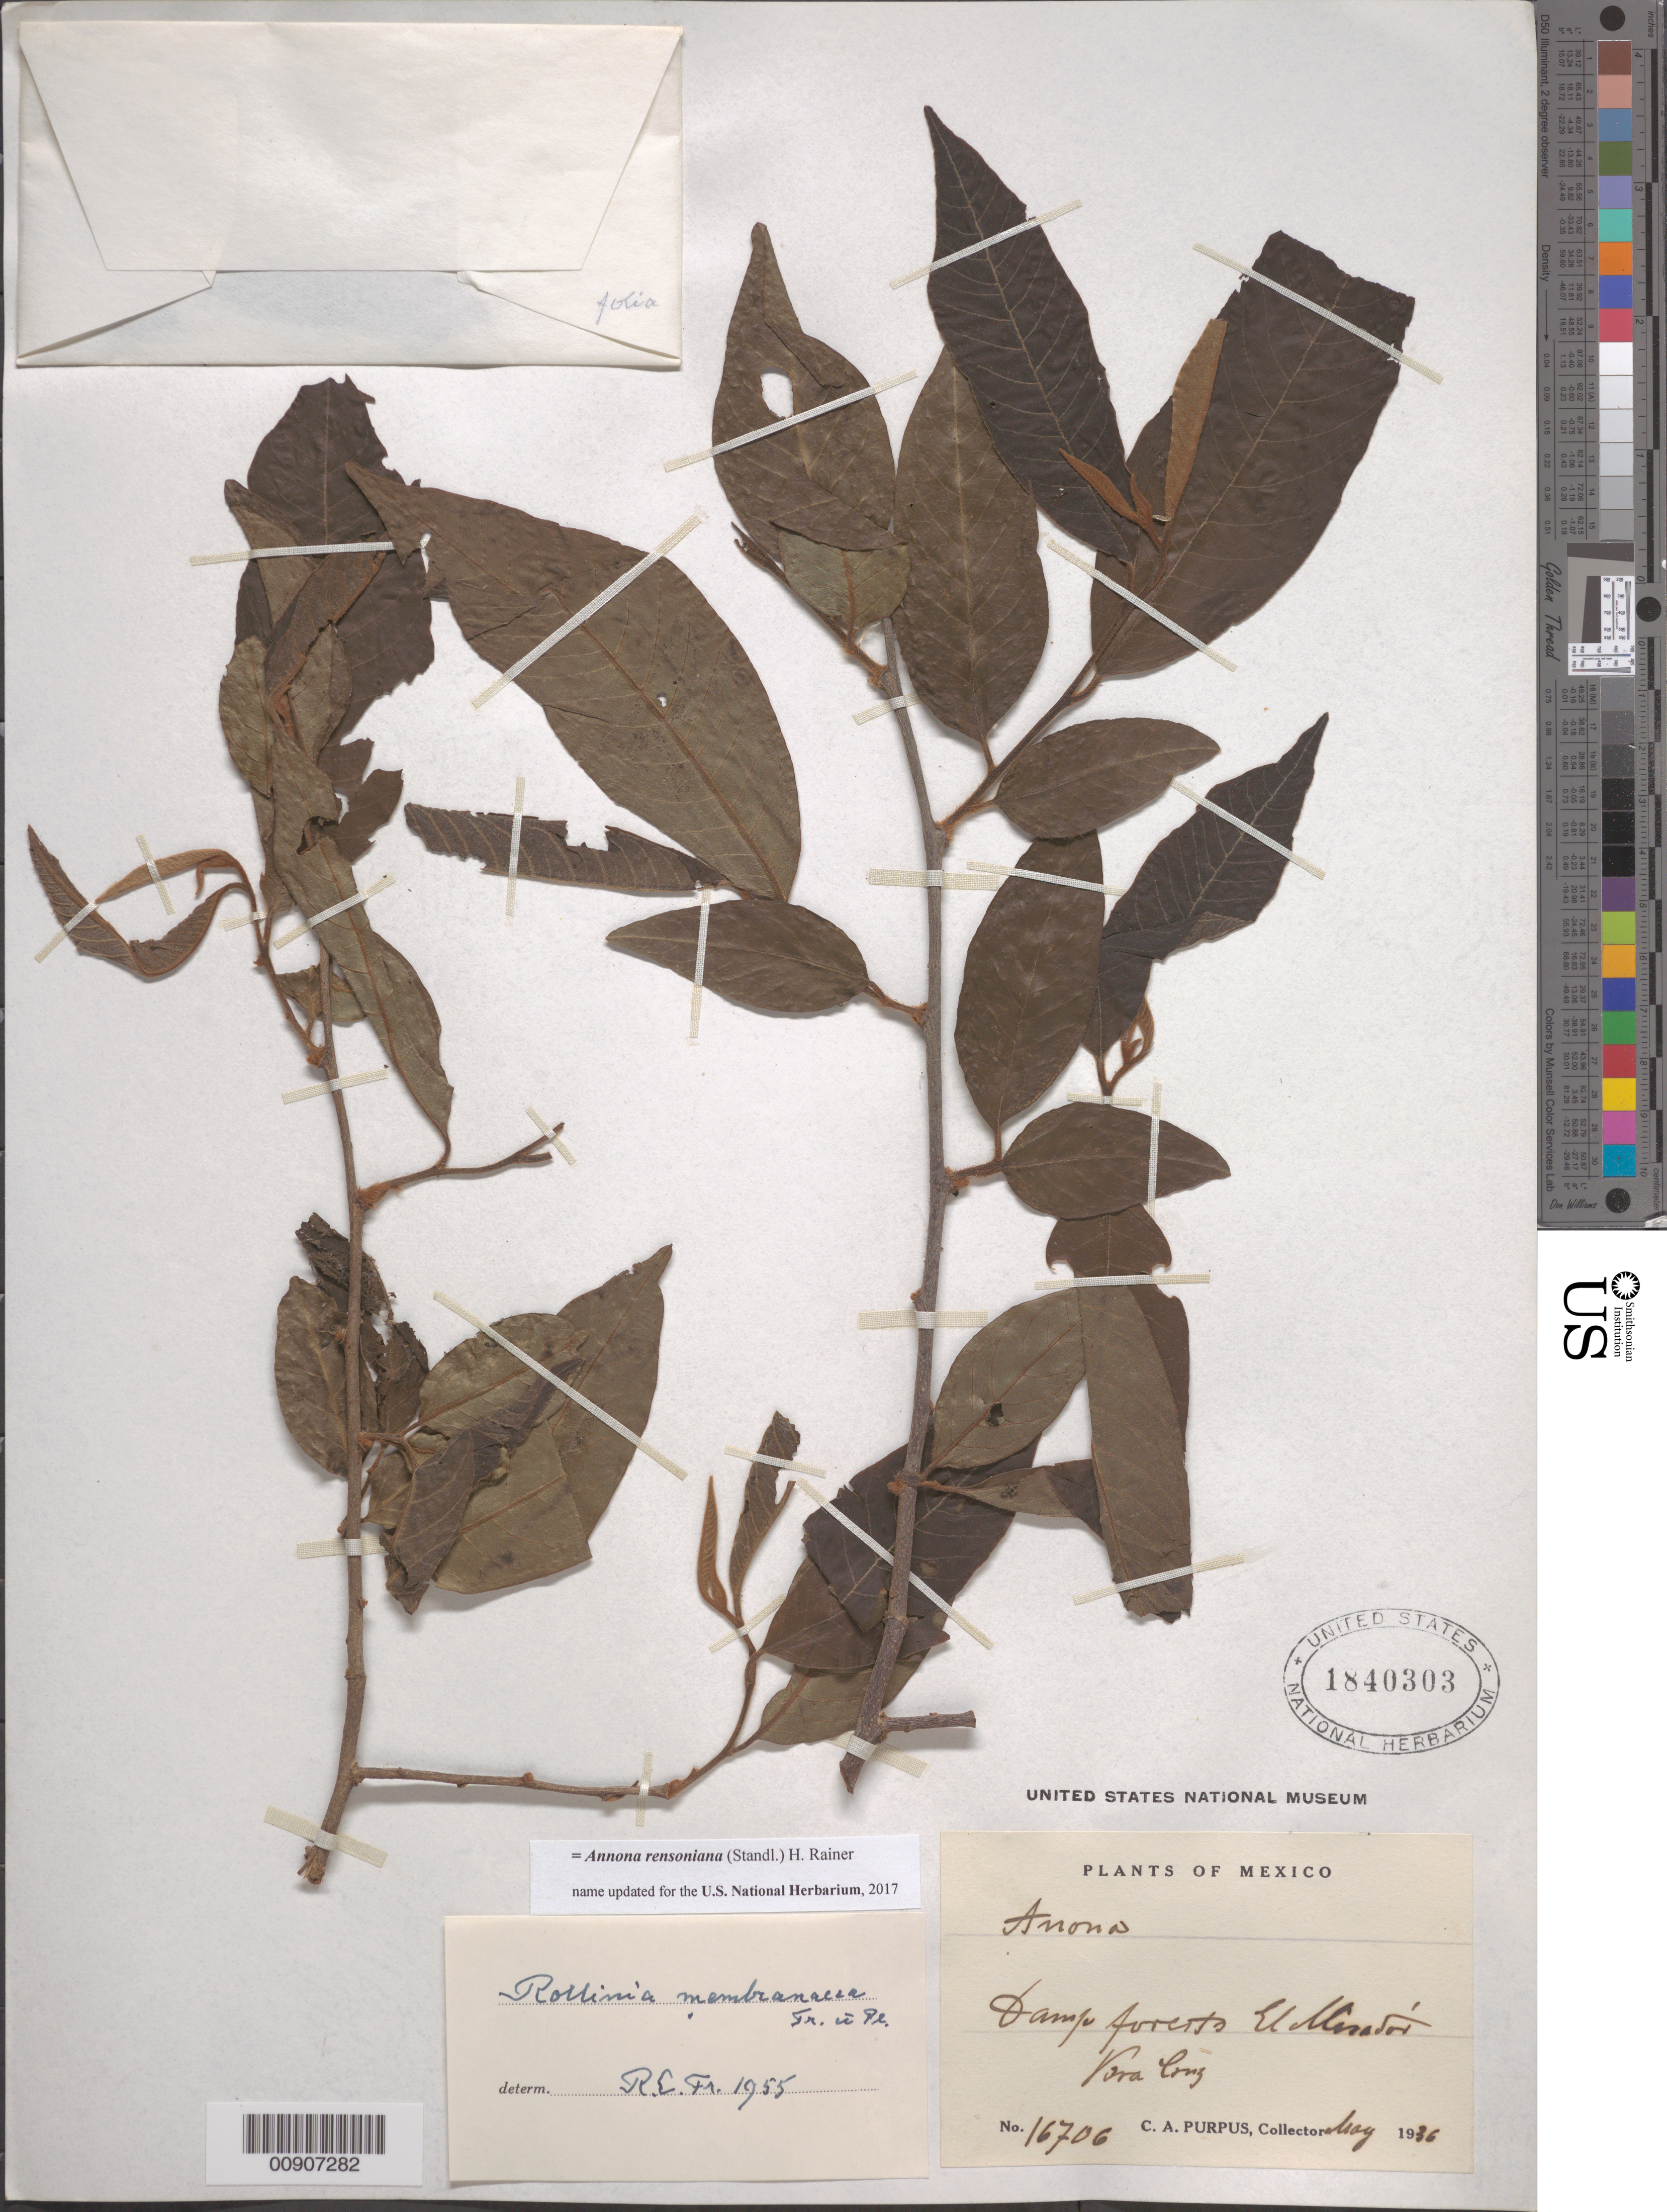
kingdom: Plantae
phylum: Tracheophyta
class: Magnoliopsida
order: Magnoliales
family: Annonaceae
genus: Annona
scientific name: Annona rensoniana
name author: (Standl.) H. Rainer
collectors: C. A. Purpus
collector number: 16706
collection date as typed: May 1936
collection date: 1936-05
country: Mexico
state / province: Veracruz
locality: El Mirador, Veracruz.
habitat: Damp forest.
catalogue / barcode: US 1840303